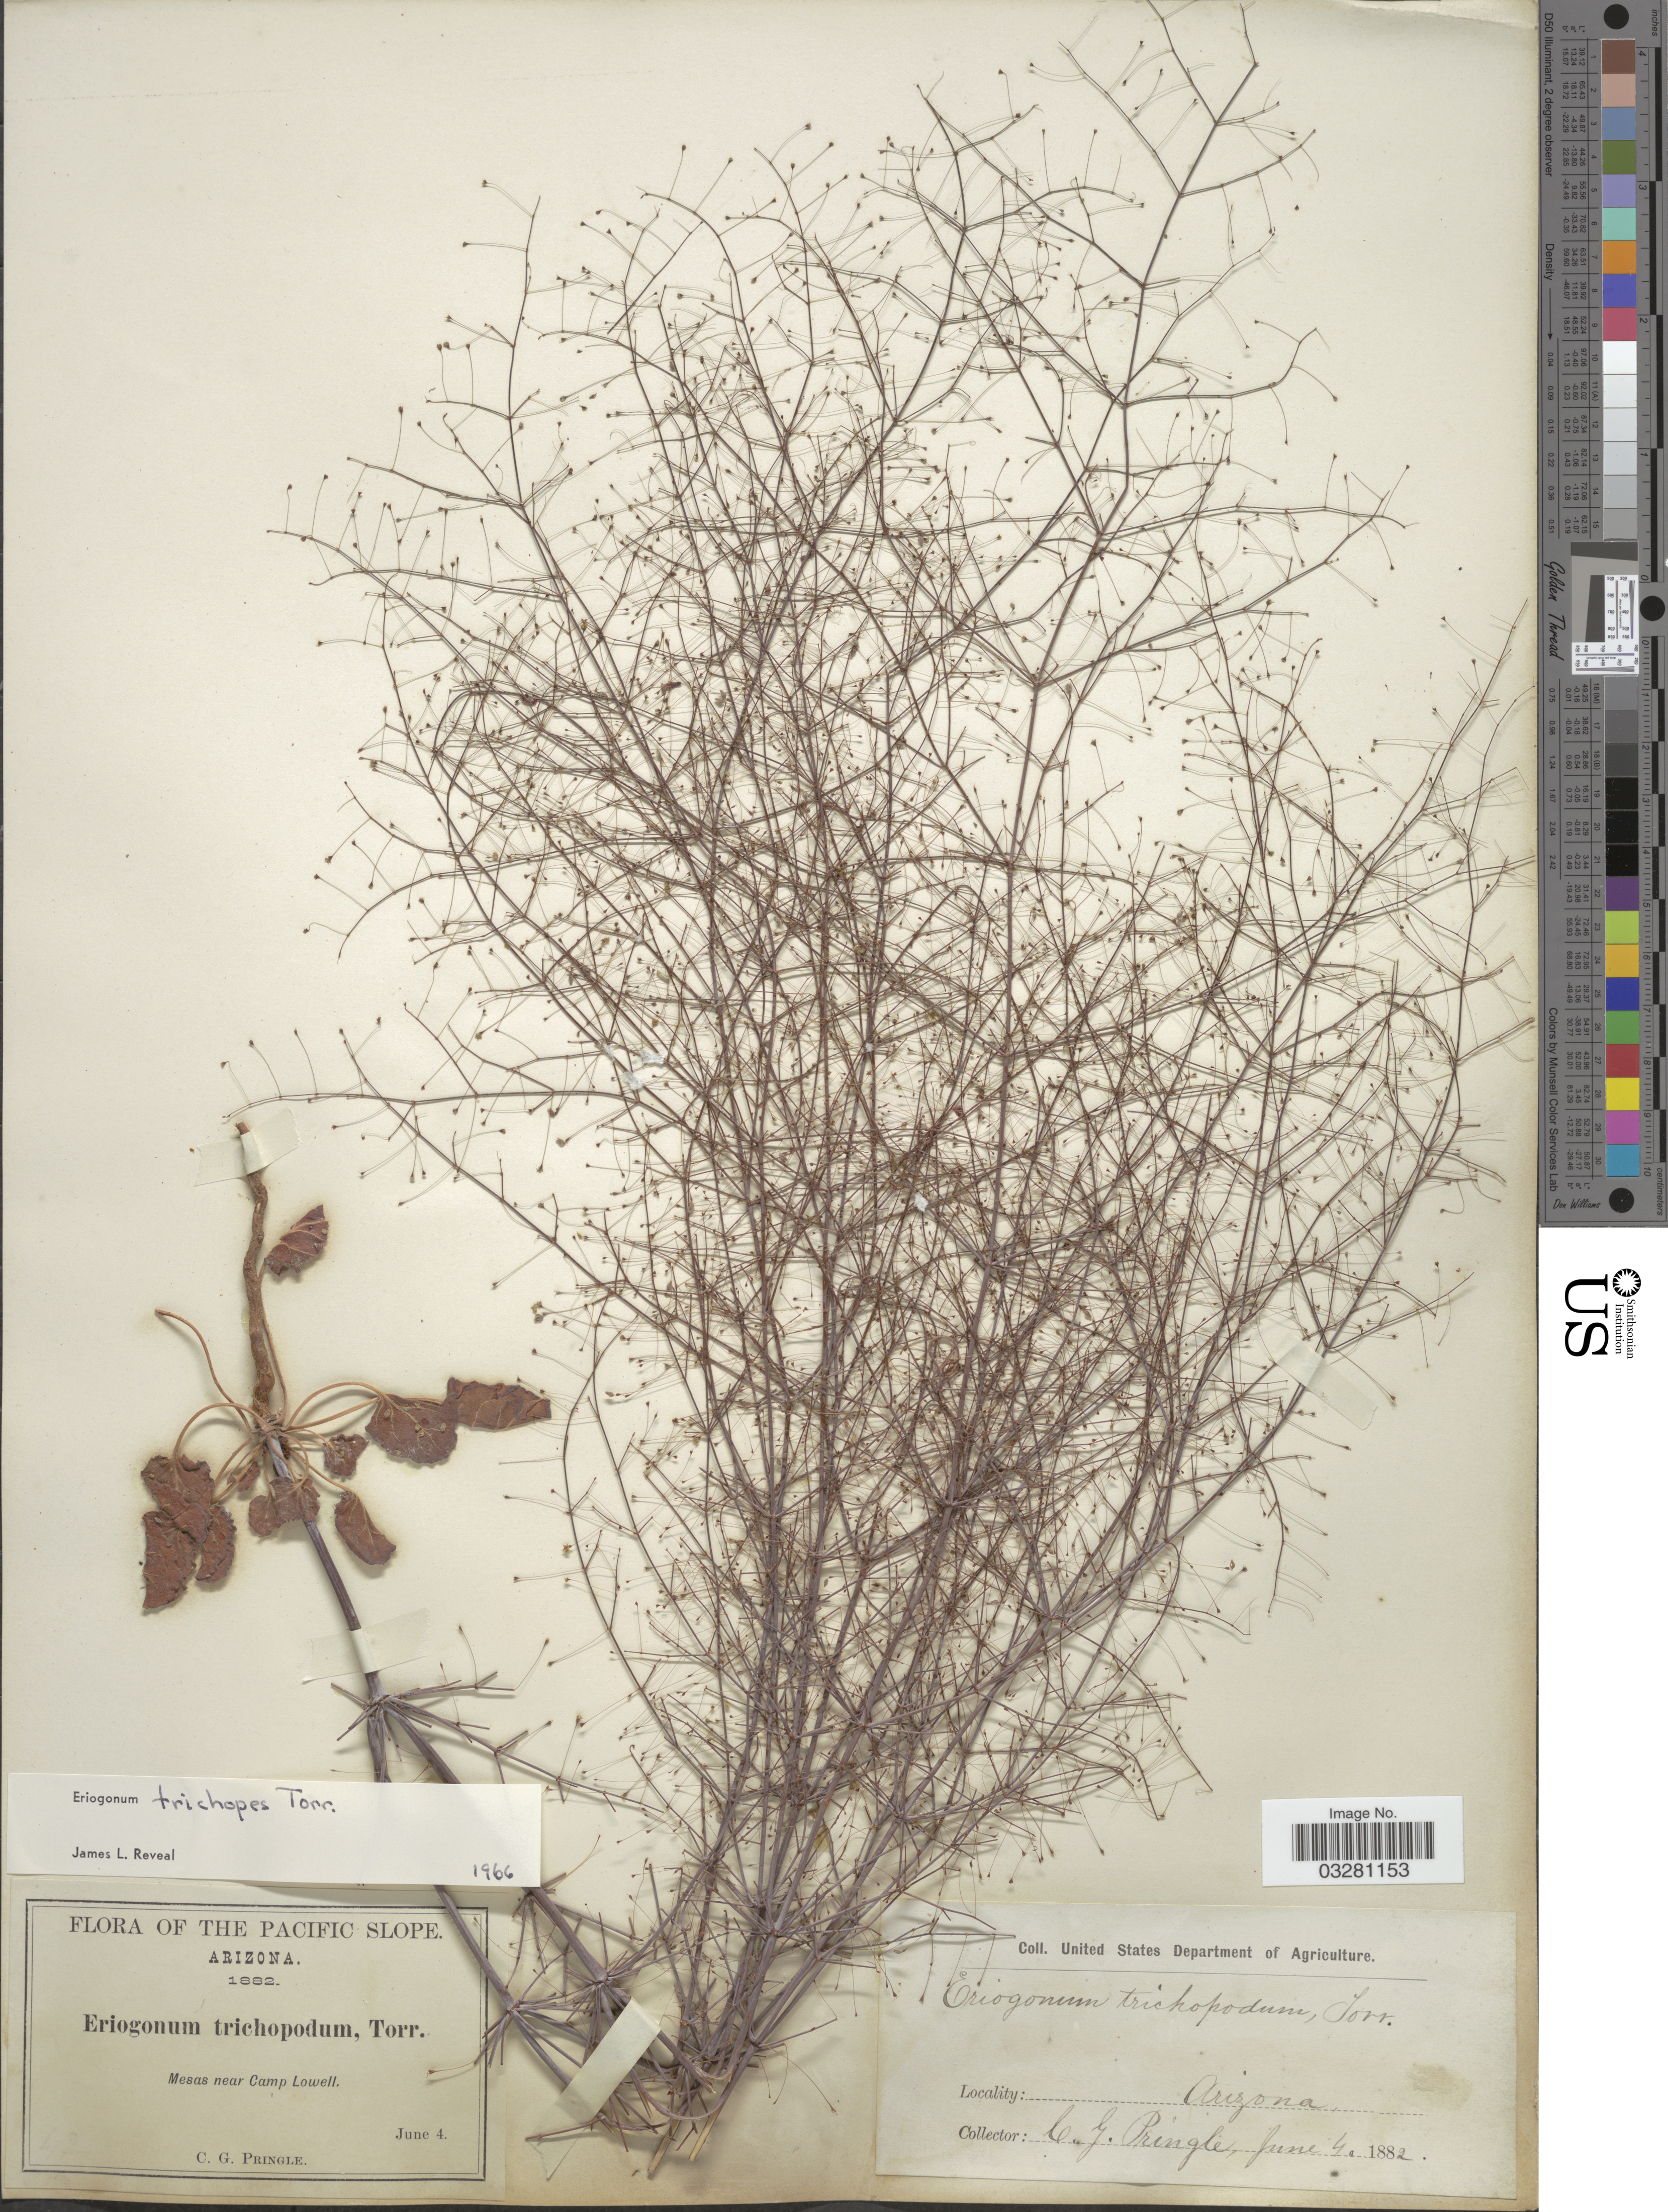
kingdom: Plantae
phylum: Tracheophyta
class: Magnoliopsida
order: Caryophyllales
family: Polygonaceae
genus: Eriogonum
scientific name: Eriogonum trichopes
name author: Torr.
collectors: C. G. Pringle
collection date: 1882-06-04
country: United States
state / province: Arizona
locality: Mesas near Camp Lowell.